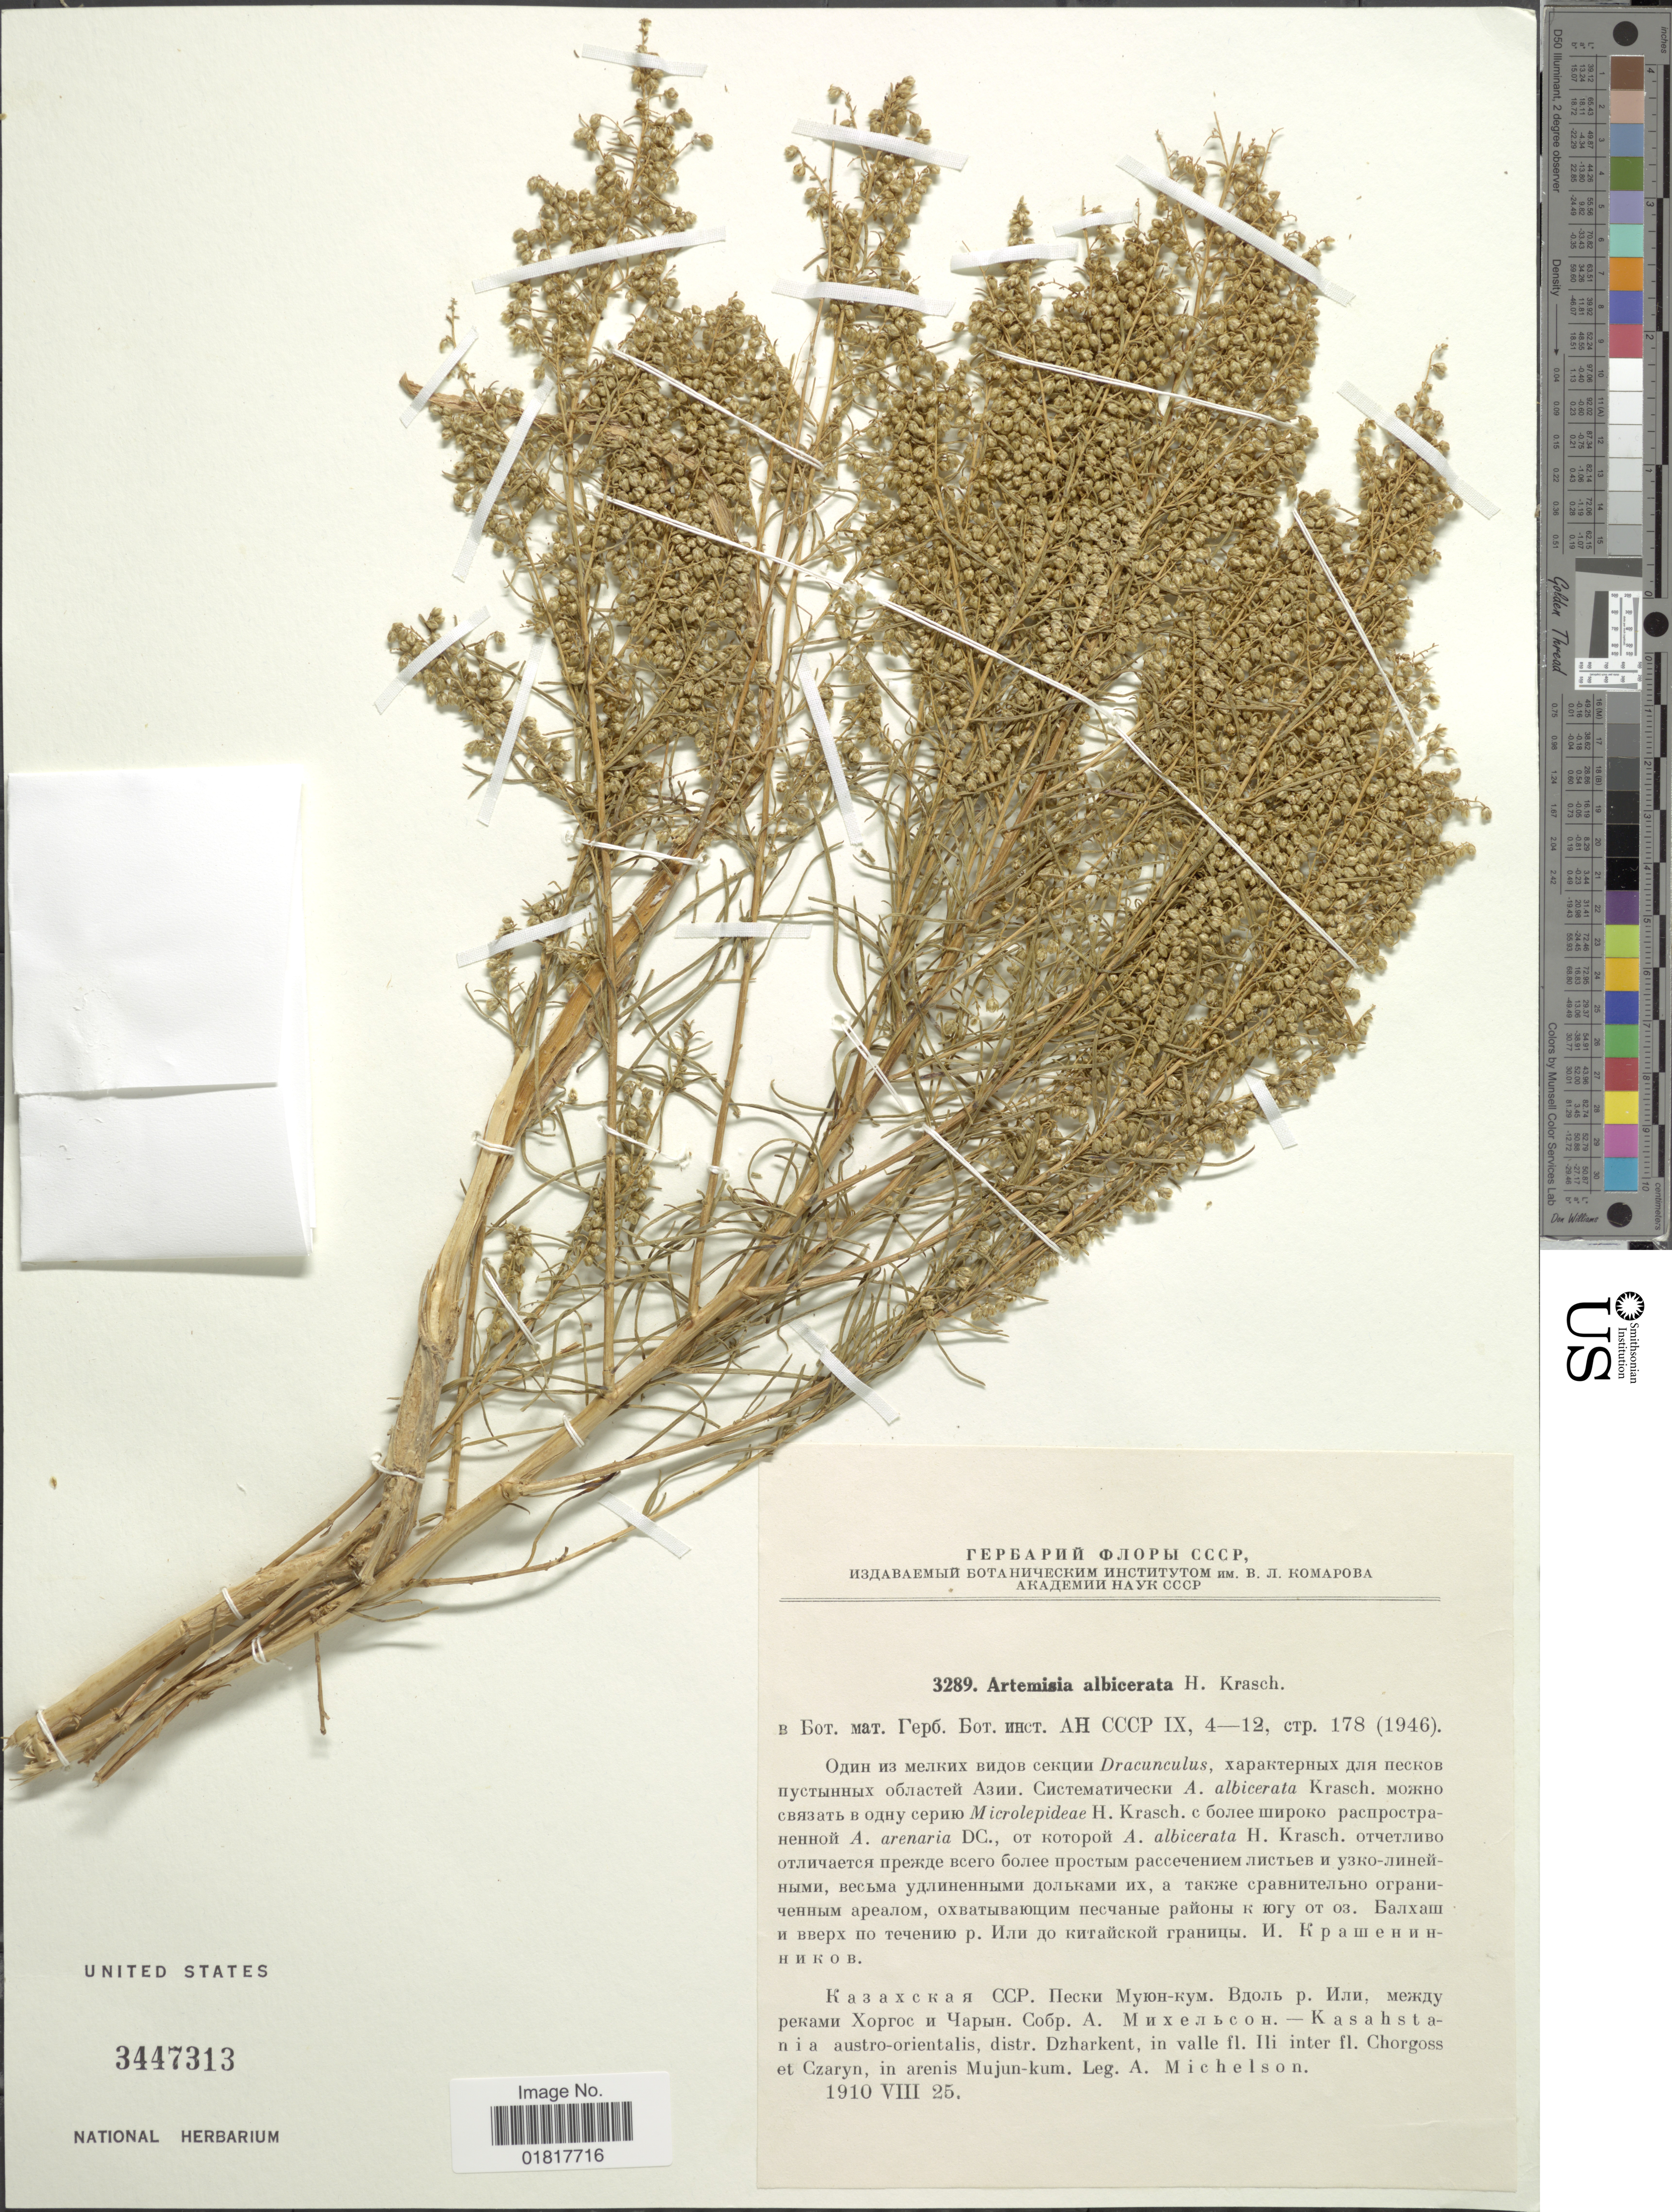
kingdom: Plantae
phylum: Tracheophyta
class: Magnoliopsida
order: Asterales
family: Asteraceae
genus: Artemisia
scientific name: Artemisia albicerata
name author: Krasch.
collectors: A. Michelson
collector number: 3289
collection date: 1910-08-25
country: Kazakhstan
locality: Kasahstania austro-orientalis, distr. Dzharkent, in valle fl. Ili inter f;. Chorgoss et Czaryn, in arenis Mujun-kum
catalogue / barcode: US 3447313